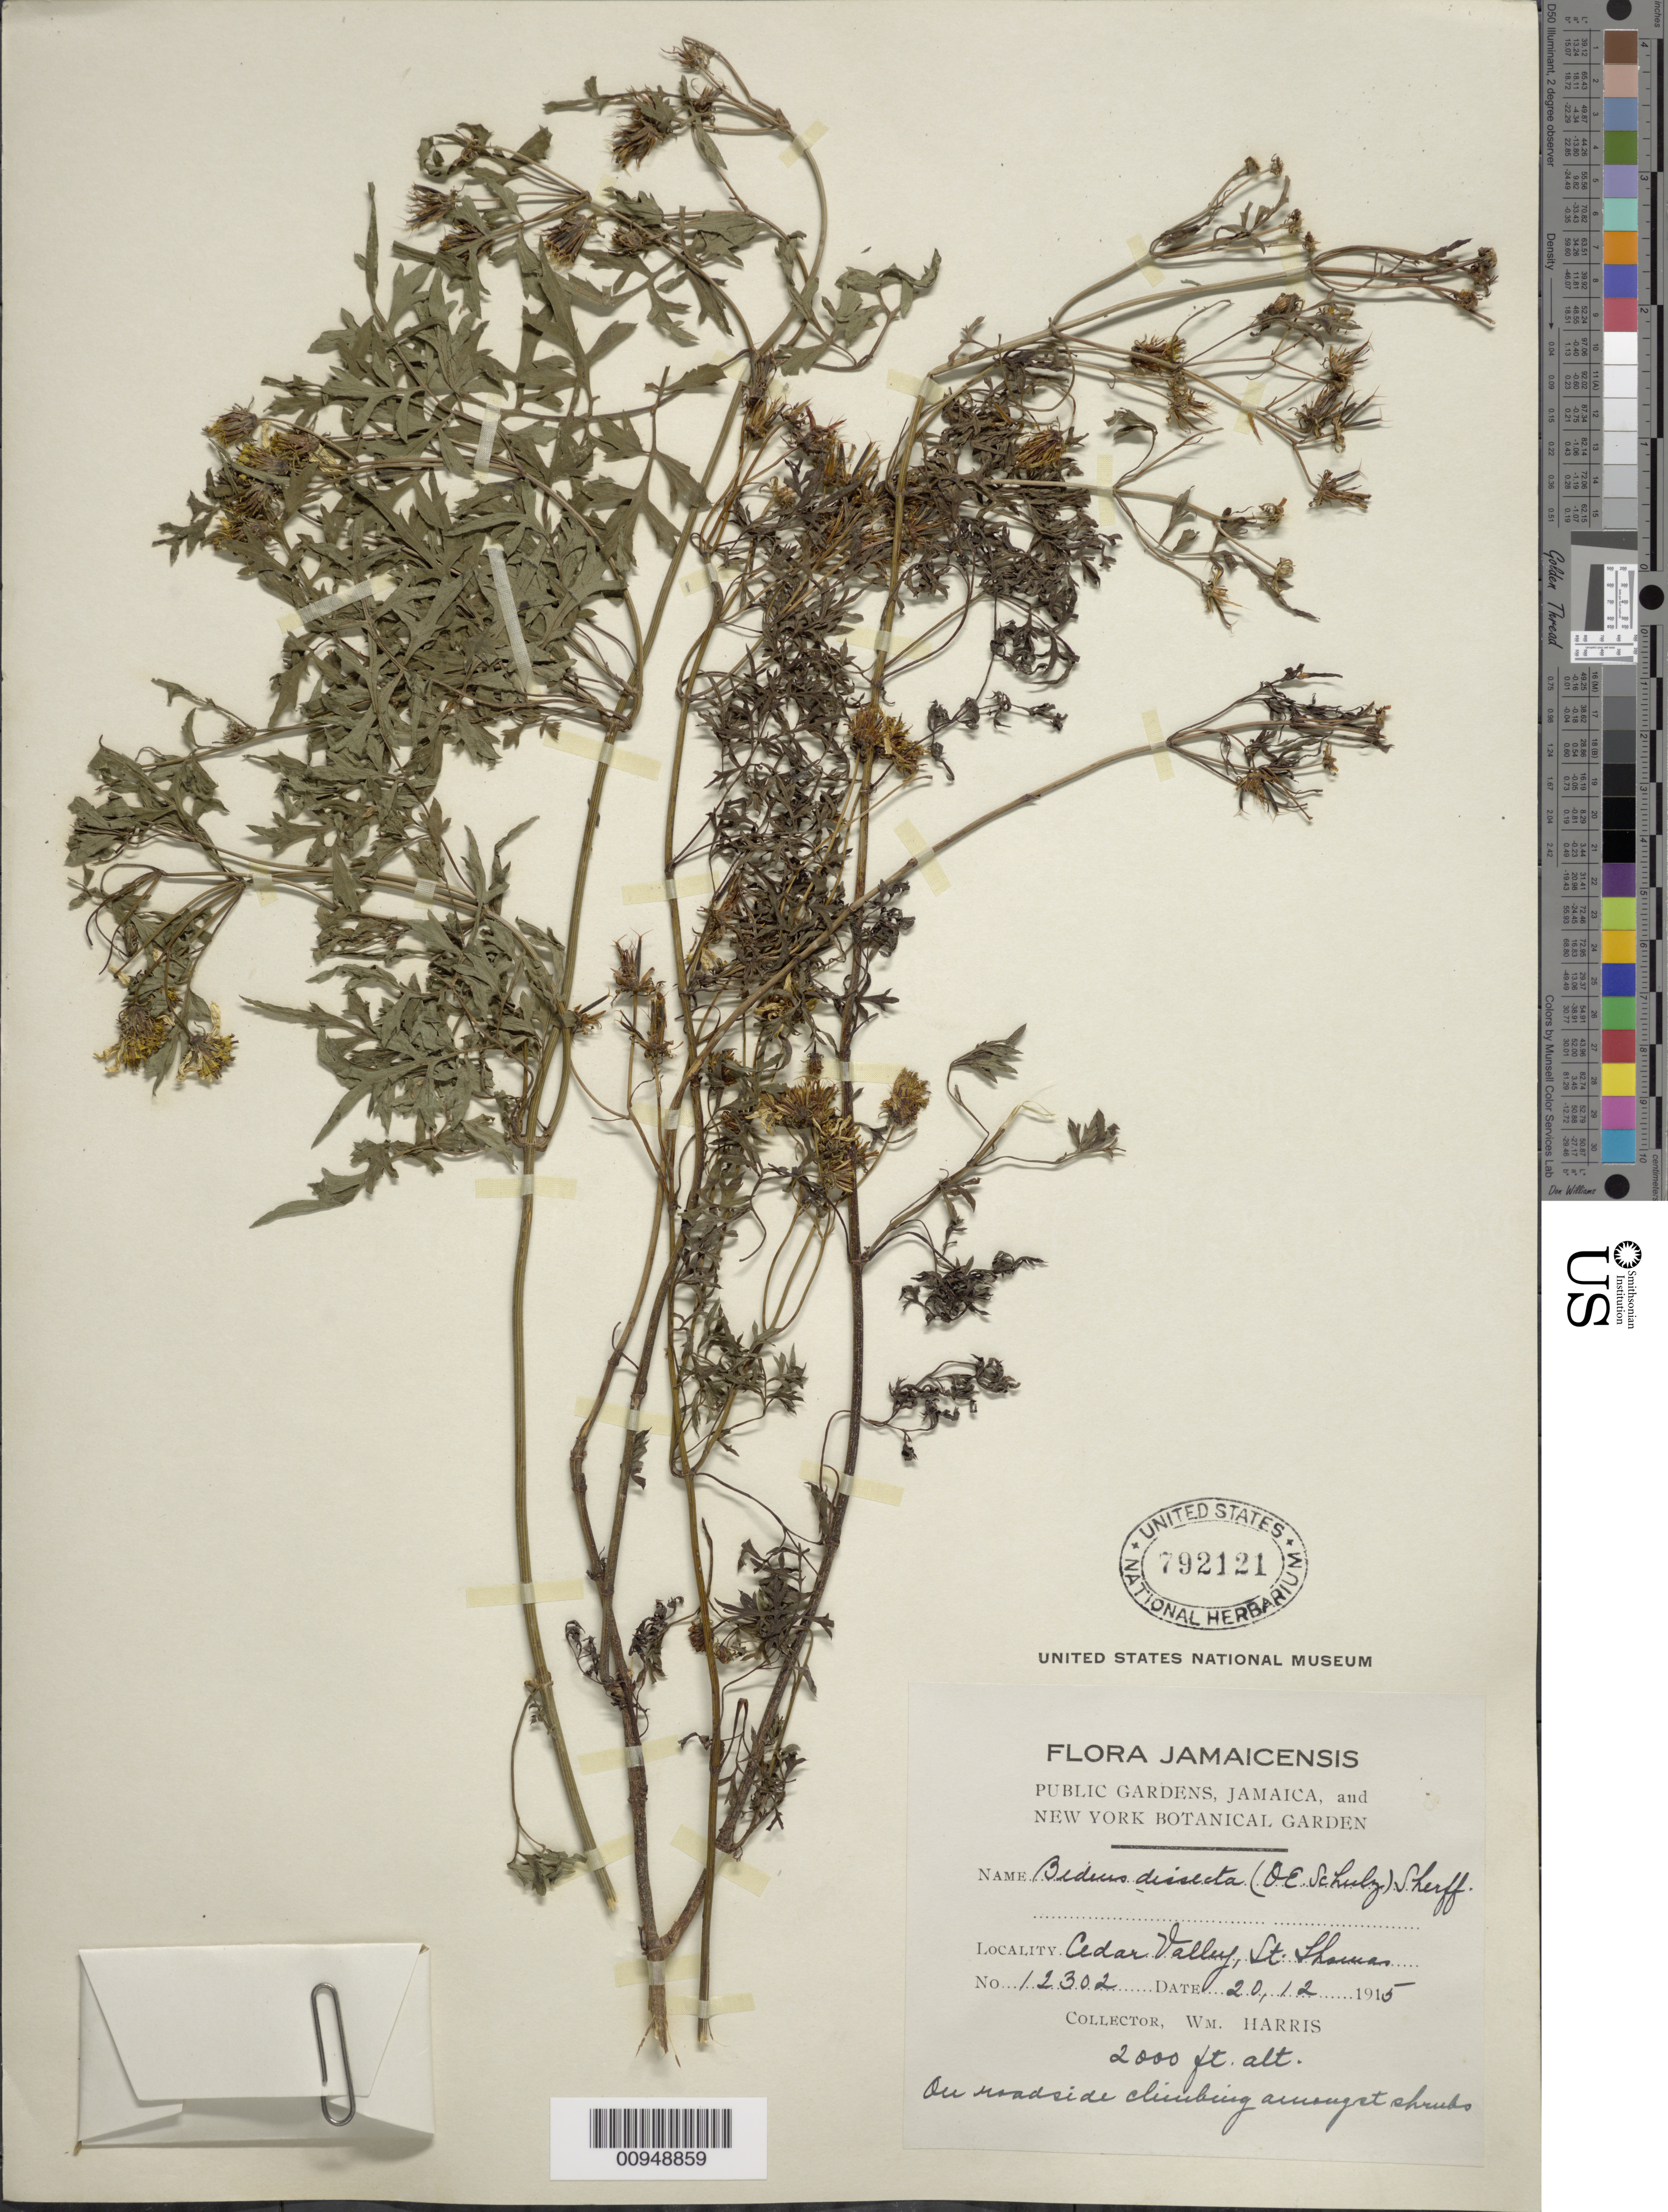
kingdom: Plantae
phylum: Tracheophyta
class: Magnoliopsida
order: Asterales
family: Asteraceae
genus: Bidens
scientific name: Bidens dissecta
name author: (O.E. Schulz) Sherff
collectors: W. H. Harris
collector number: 12302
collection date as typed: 20 Dec 1915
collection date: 1915-12-20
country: Jamaica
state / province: Saint Thomas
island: Jamaica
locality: Cedar Valley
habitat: Roadside, amongst shrubs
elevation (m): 610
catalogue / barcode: US 792121